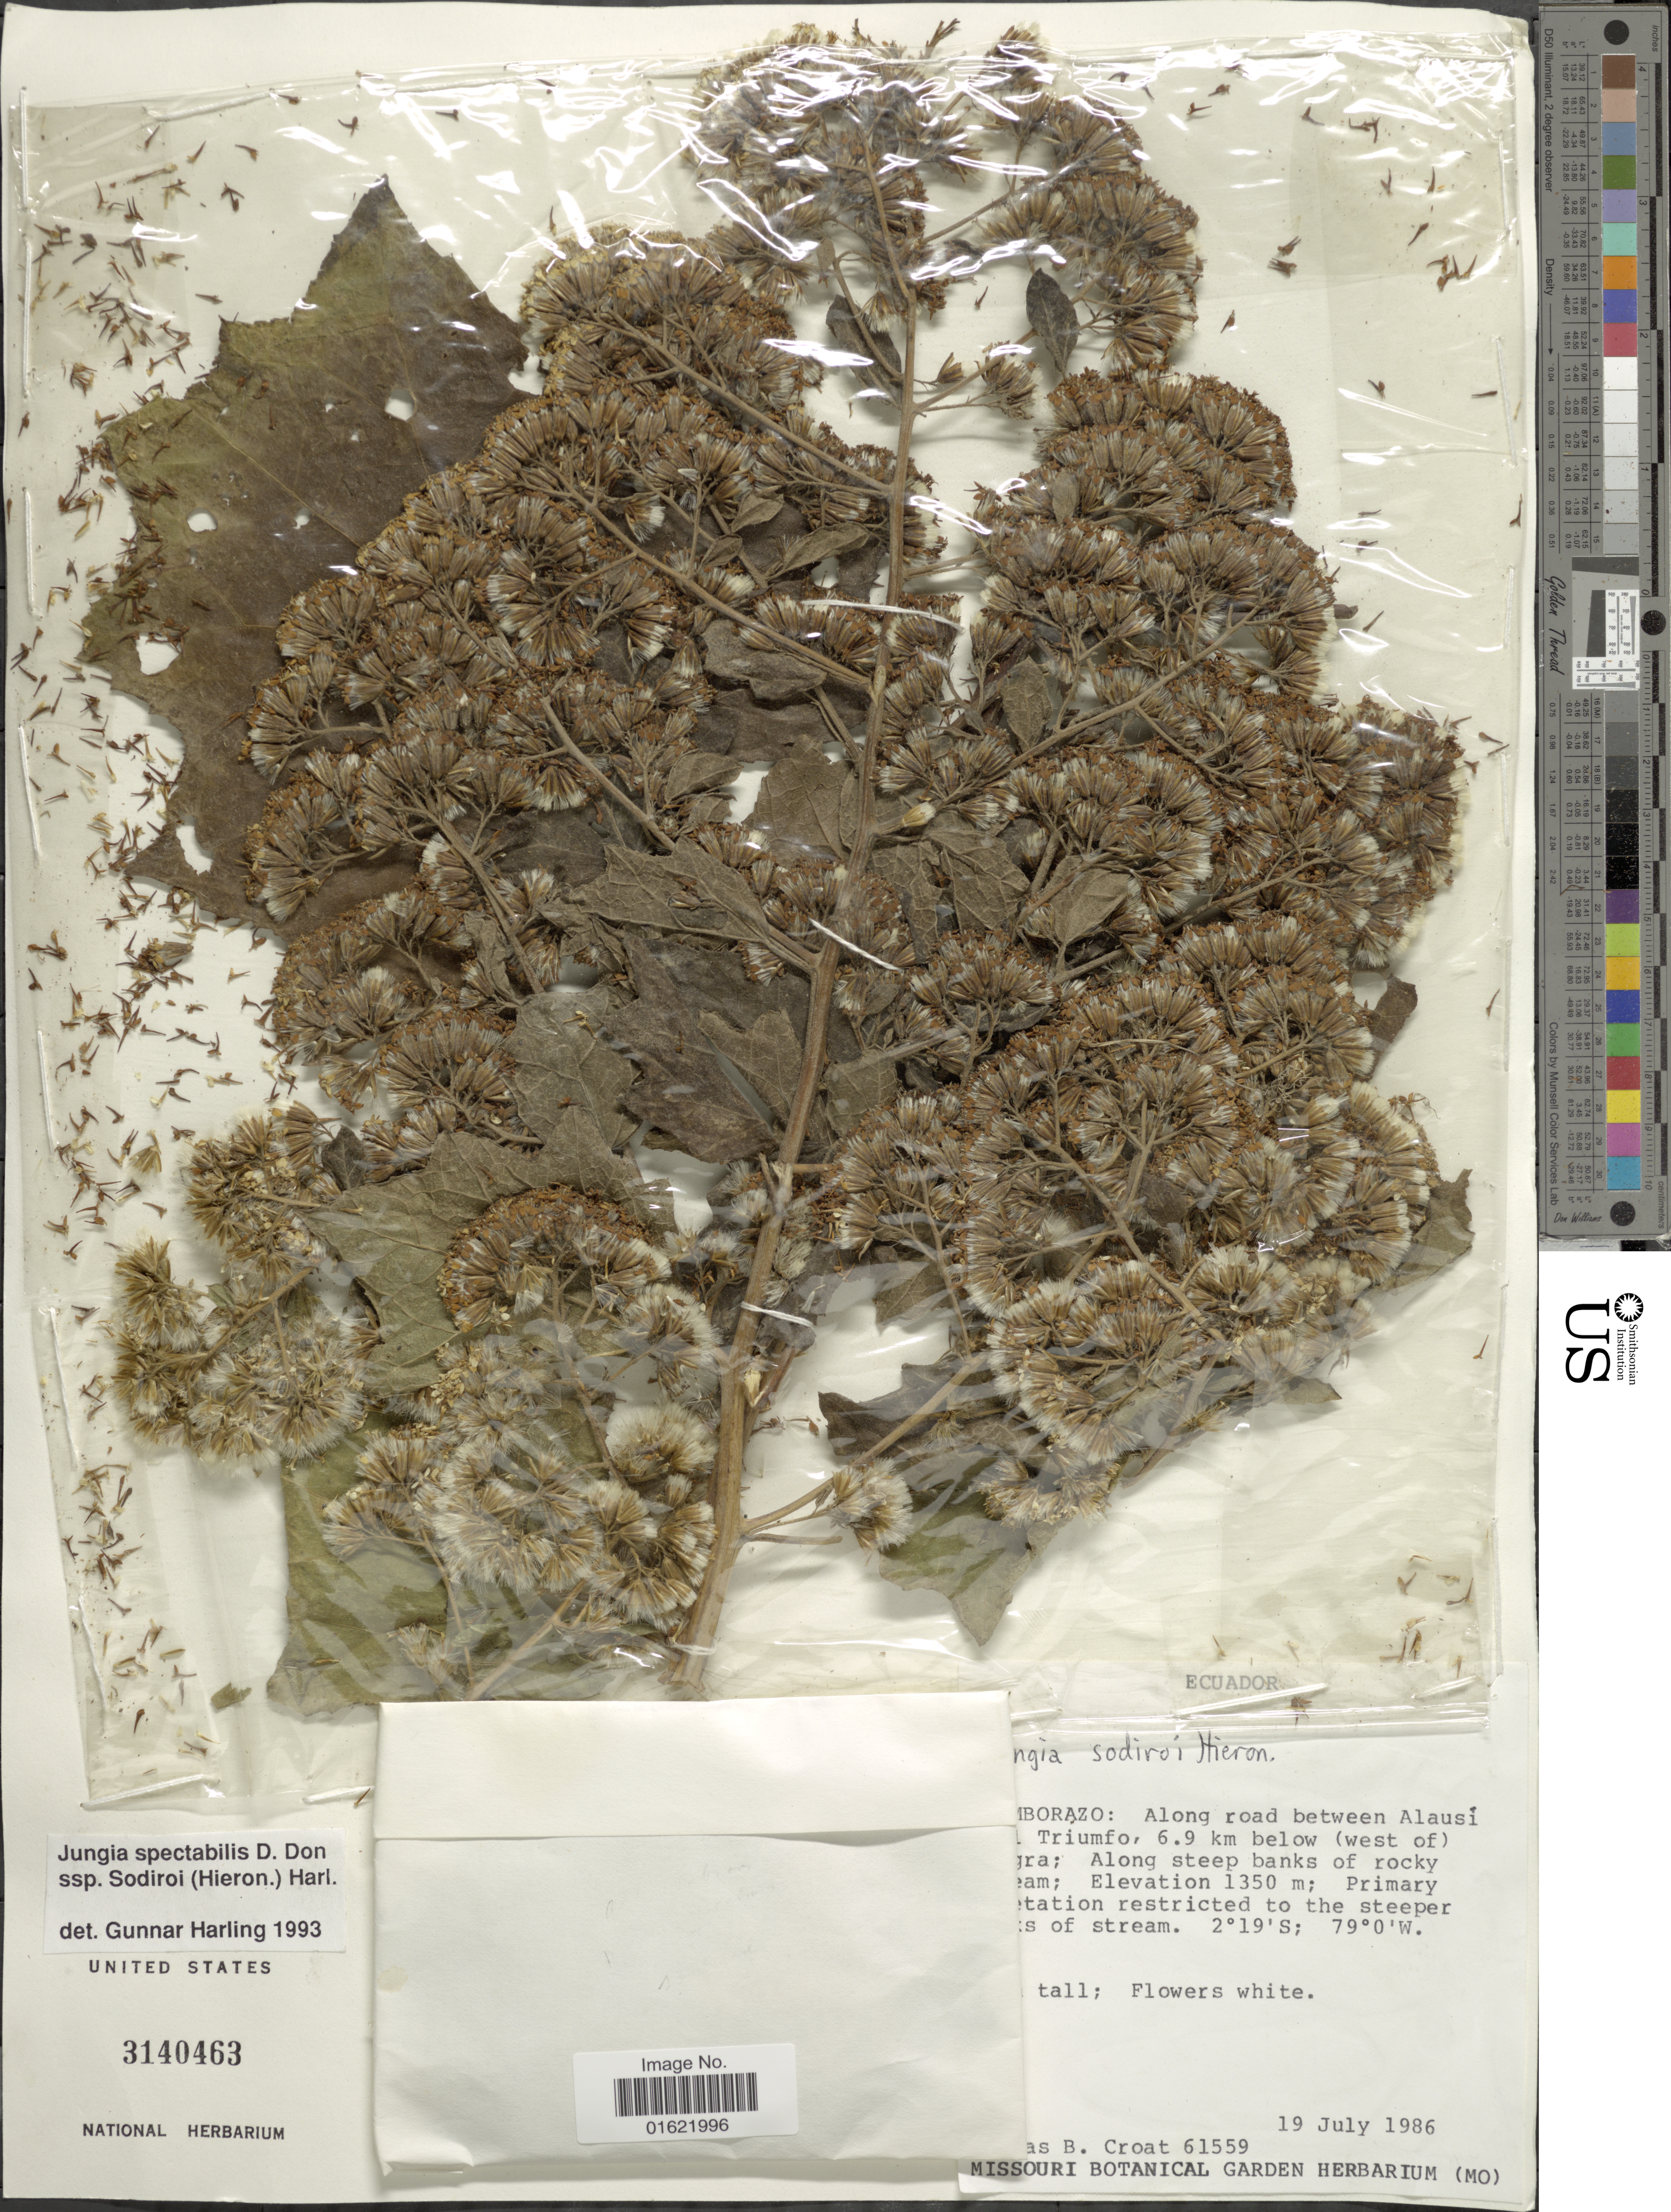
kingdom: Plantae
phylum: Tracheophyta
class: Magnoliopsida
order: Asterales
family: Asteraceae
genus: Jungia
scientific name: Jungia spectabilis subsp. sodiroi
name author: (Hieron.) Harling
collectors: T. B. Croat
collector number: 61559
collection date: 1986-07-19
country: Ecuador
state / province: Chimborazo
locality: Along road between Alausi Triumfo, 6.9 km below (west of).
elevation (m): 1350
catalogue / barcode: US 3140463